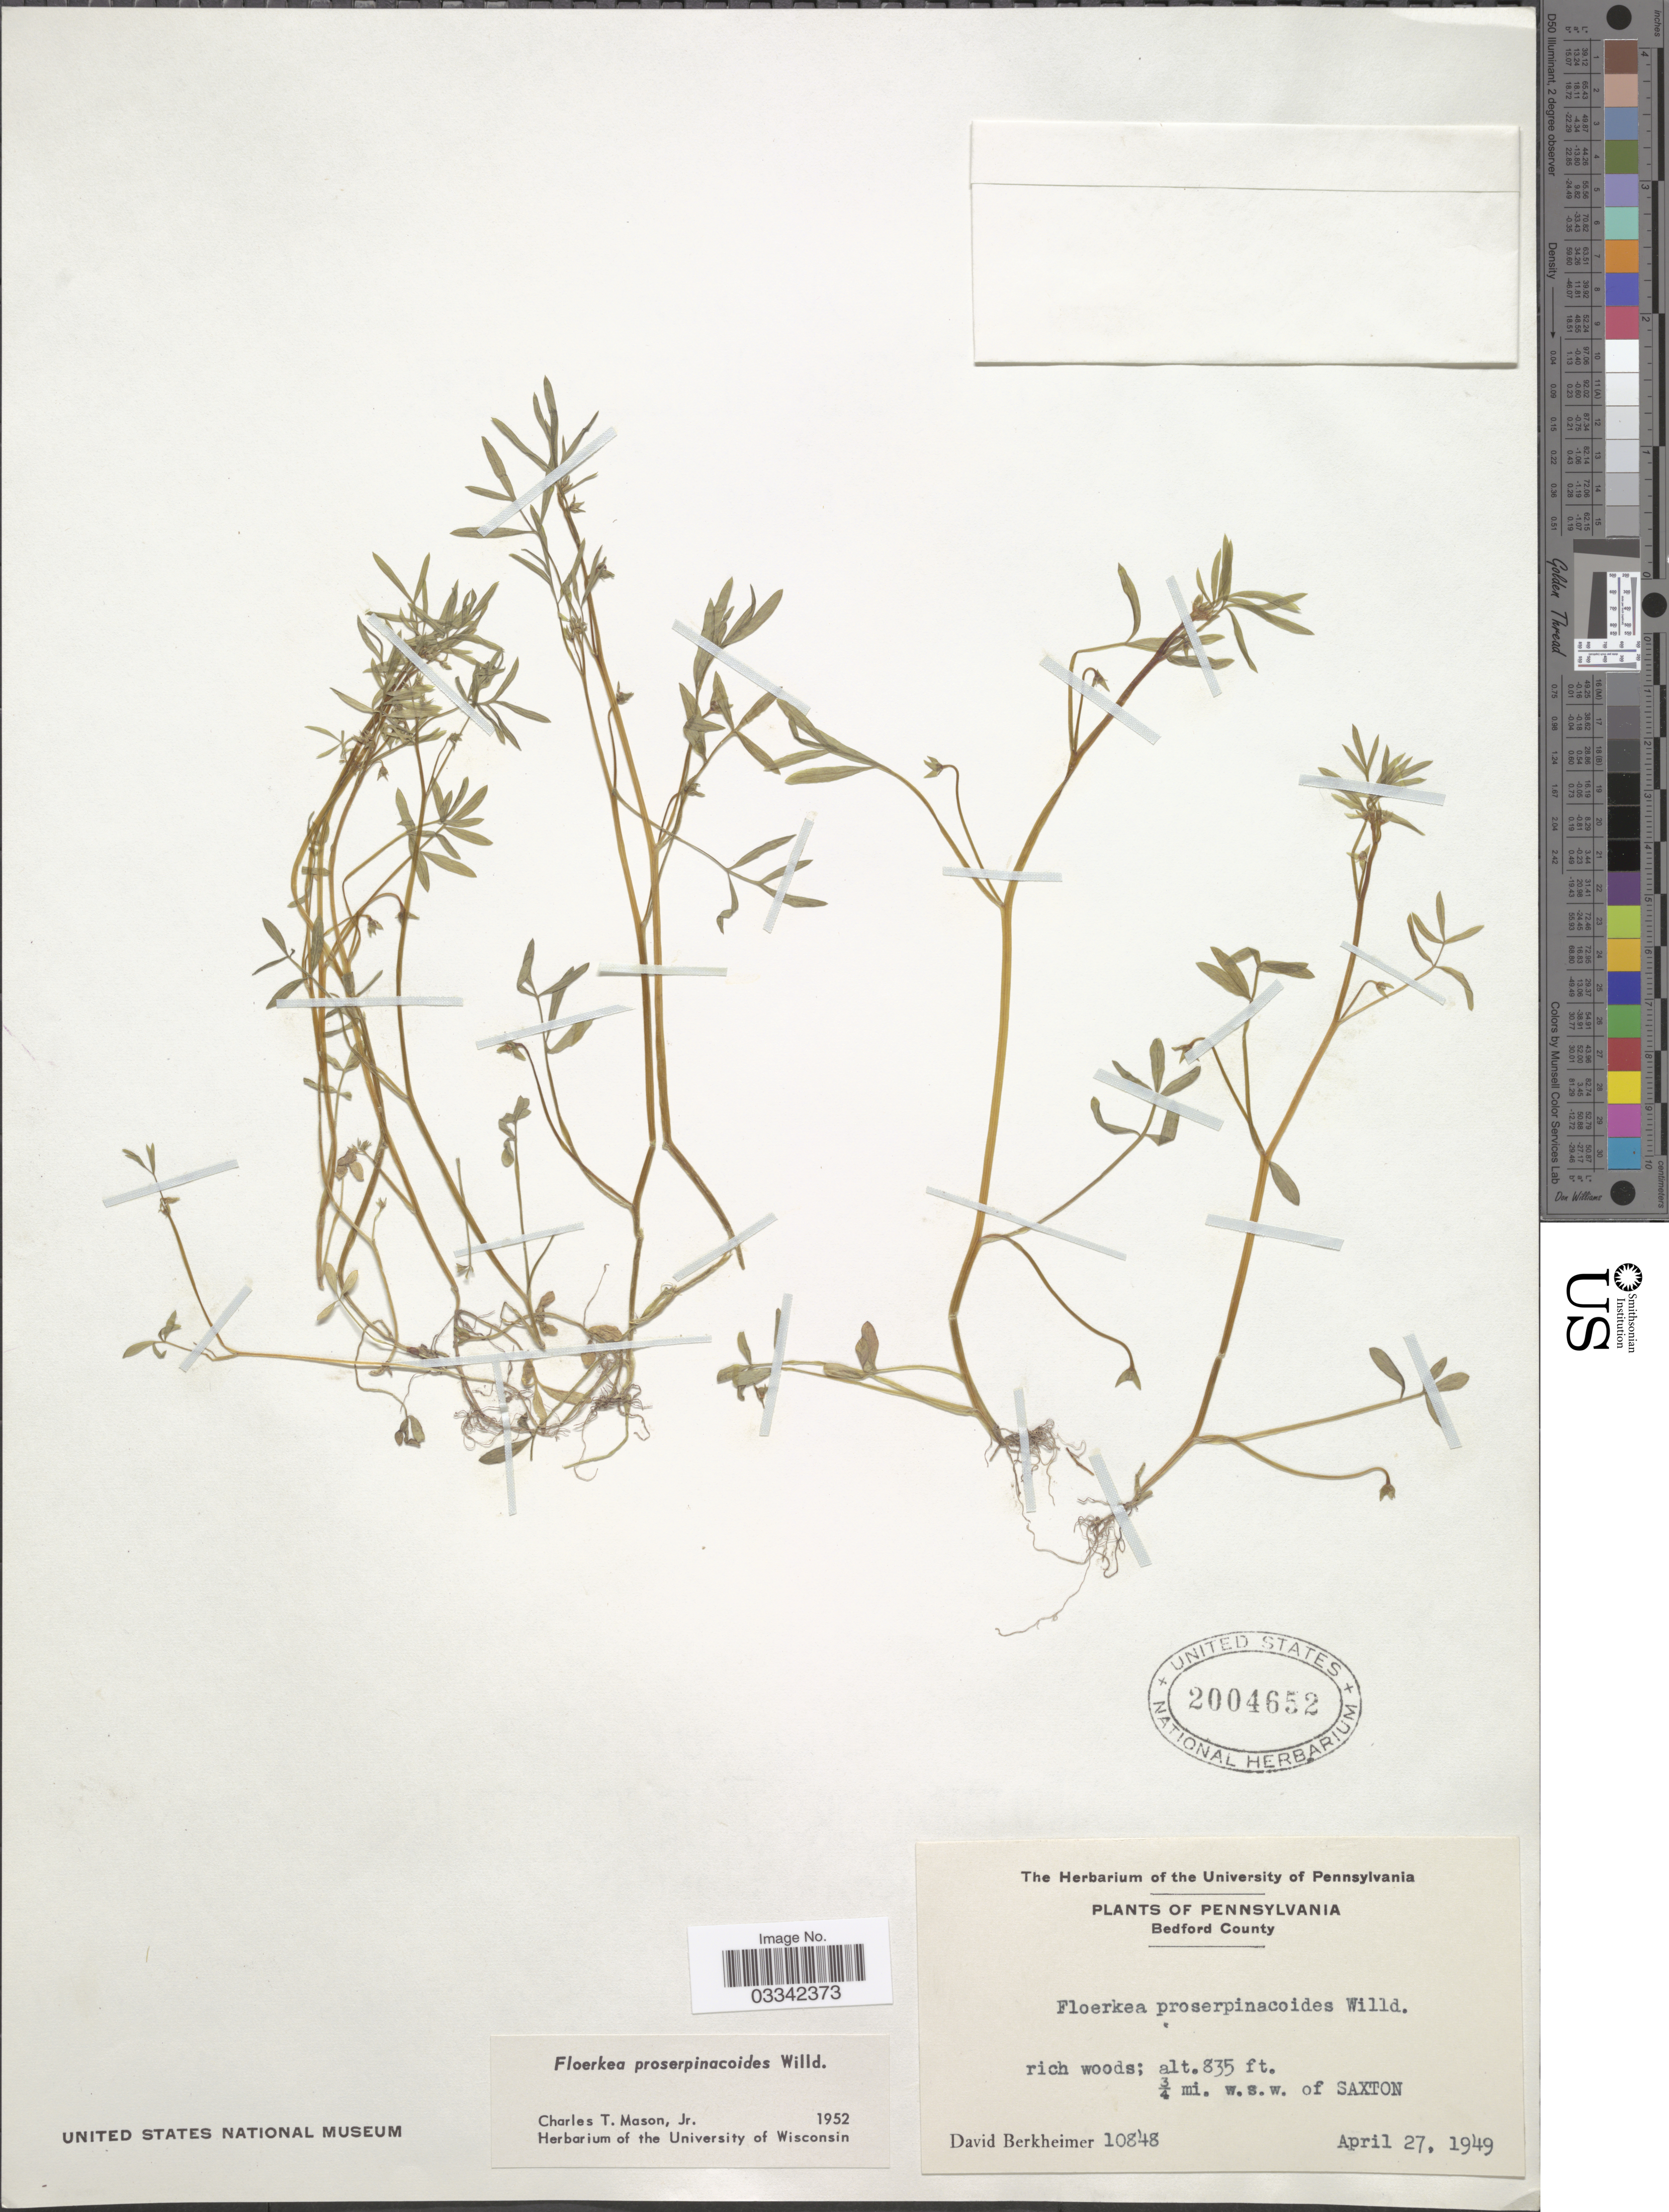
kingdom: Plantae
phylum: Tracheophyta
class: Magnoliopsida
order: Brassicales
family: Limnanthaceae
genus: Floerkea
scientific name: Floerkea proserpinacoides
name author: Willd.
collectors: D. Berkheimer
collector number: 10848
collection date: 1949-04-27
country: United States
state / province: Pennsylvania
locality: Bedford County. ¾ mi. w.s.w. of Saxton.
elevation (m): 255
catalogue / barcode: US 2004652